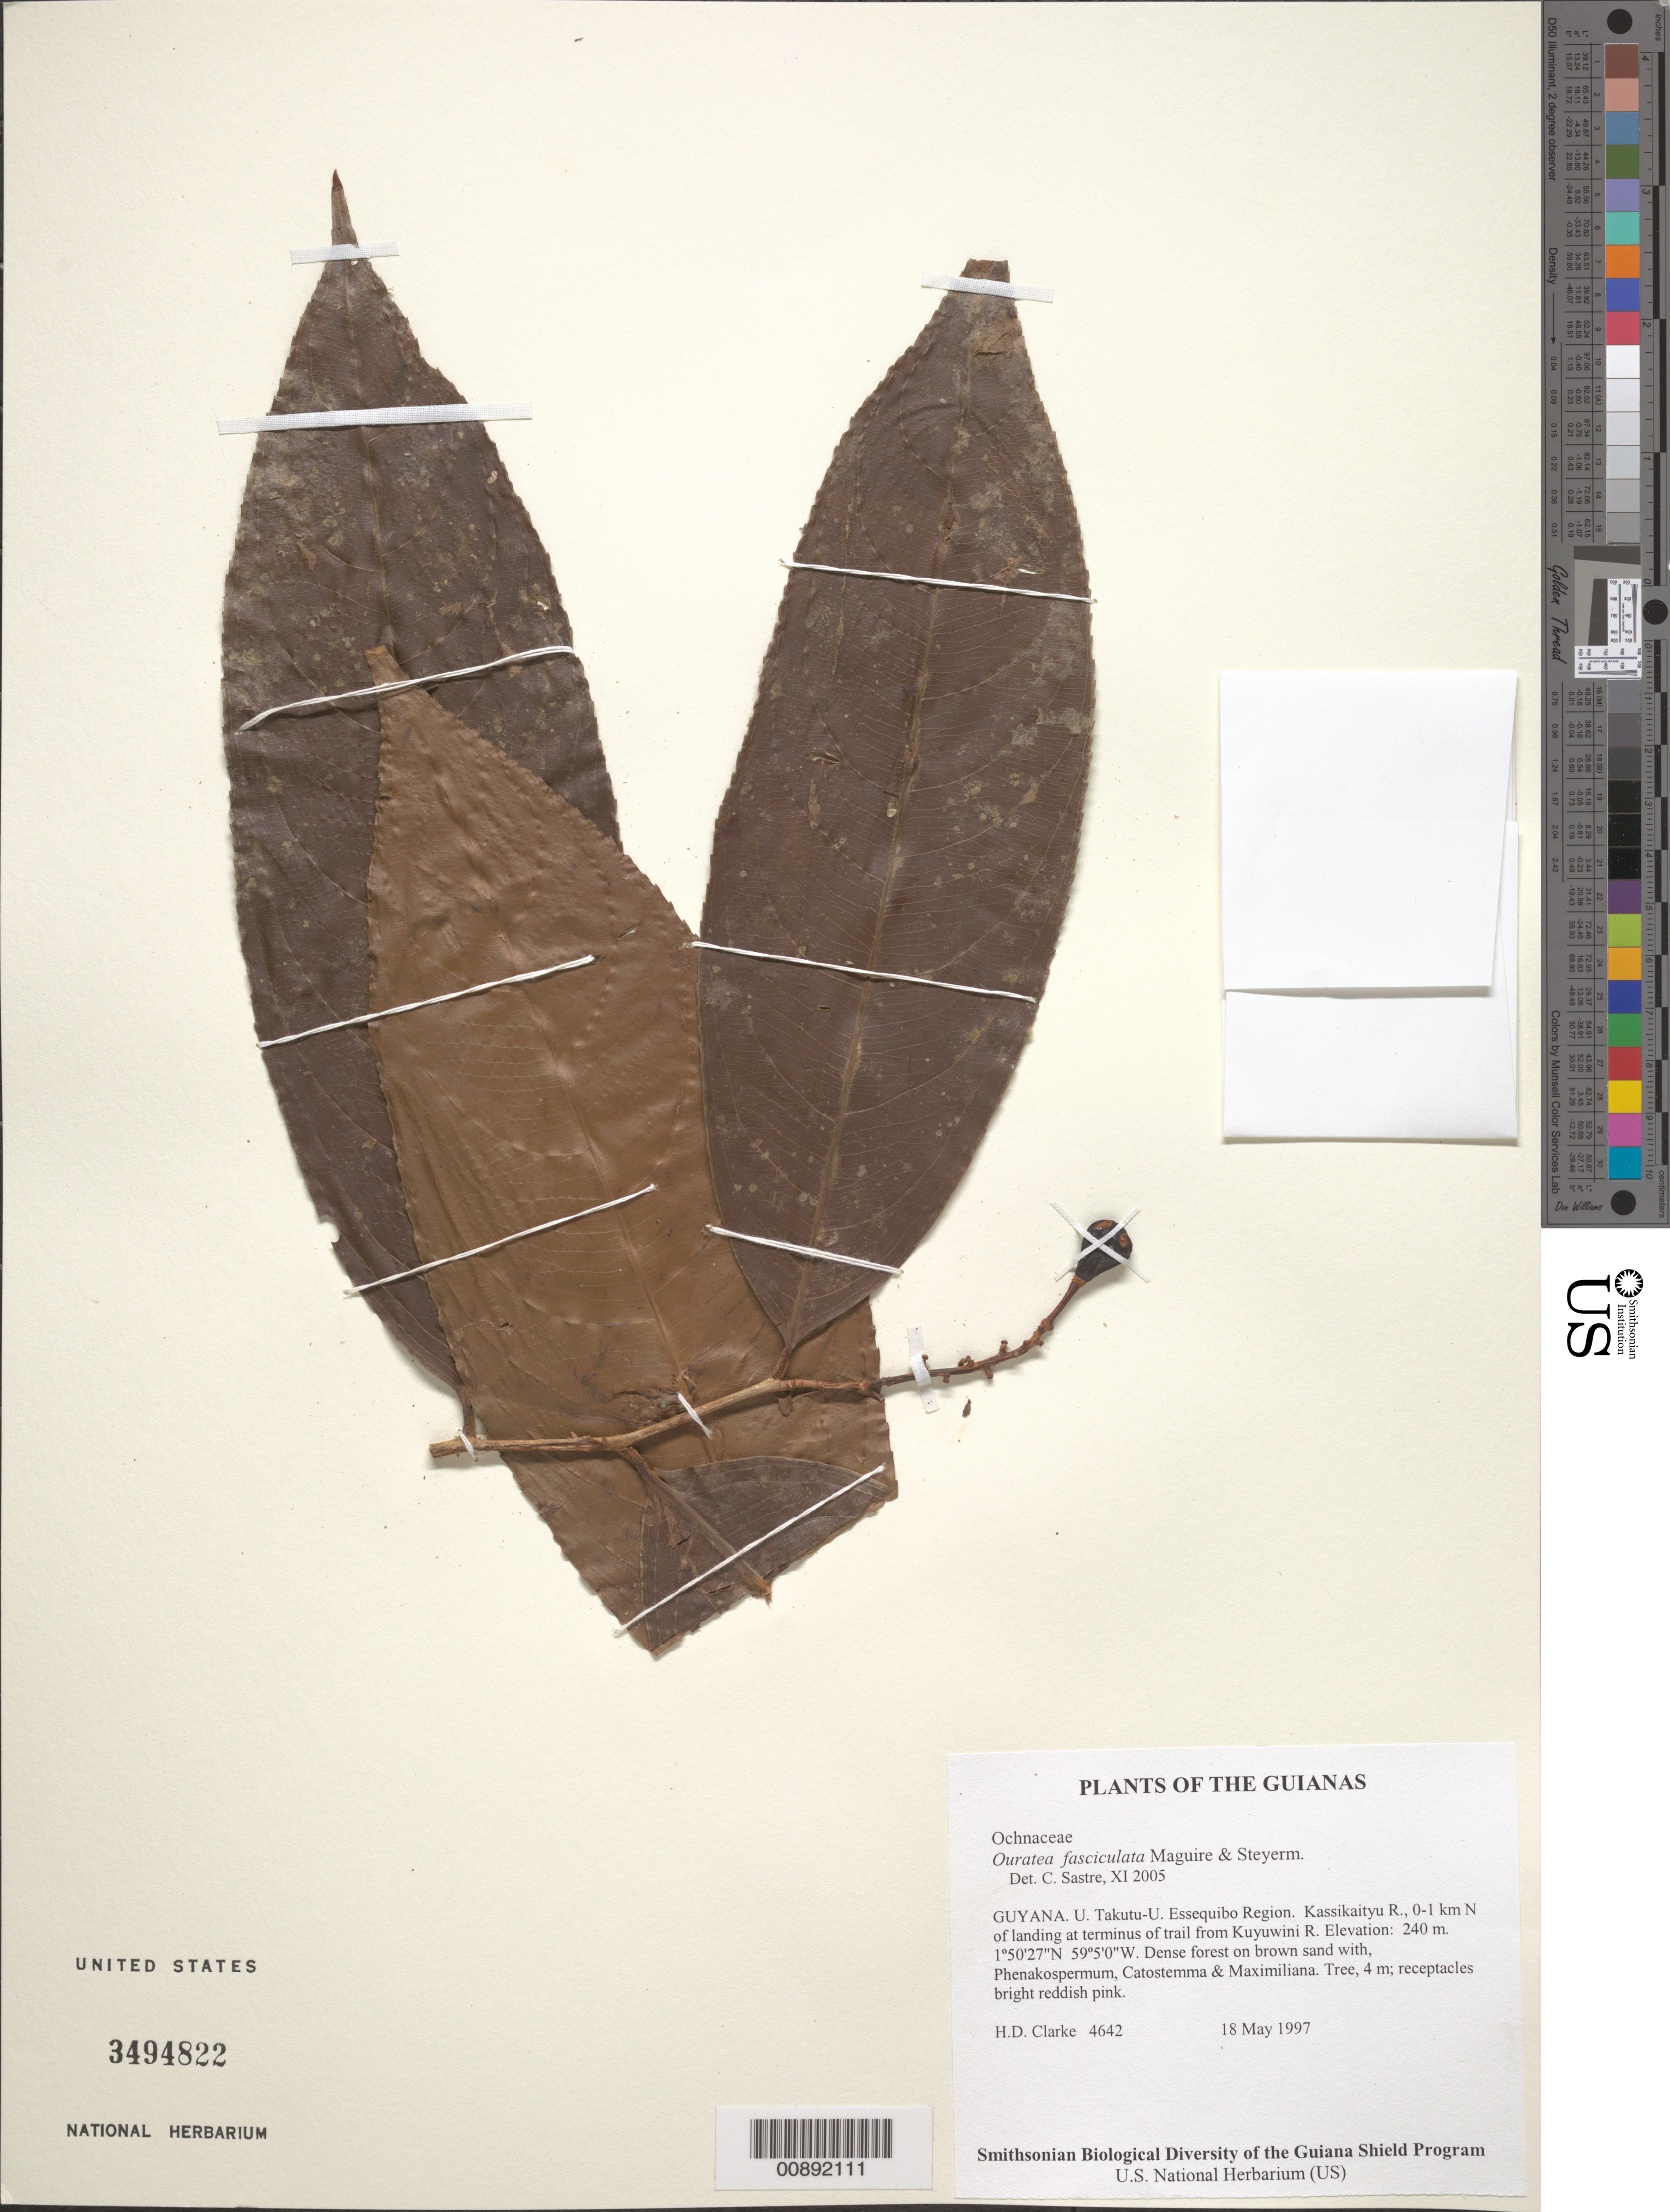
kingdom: Plantae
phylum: Tracheophyta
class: Magnoliopsida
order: Malpighiales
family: Ochnaceae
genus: Ouratea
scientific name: Ouratea fasciculata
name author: Maguire & Steyerm.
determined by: Sastre, C. H. L.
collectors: H. D. Clarke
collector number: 4642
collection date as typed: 18 May 1997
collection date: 1997-05-18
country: Guyana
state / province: U. Takutu-U. Essequibo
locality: Kassikaityu R., 0-1 km N of landing at terminus of trail from Kuyuwini R.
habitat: Dense forest on brown sand with, Phenakospermum, Catostemma & Maximiliana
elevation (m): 240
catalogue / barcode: US 3494822